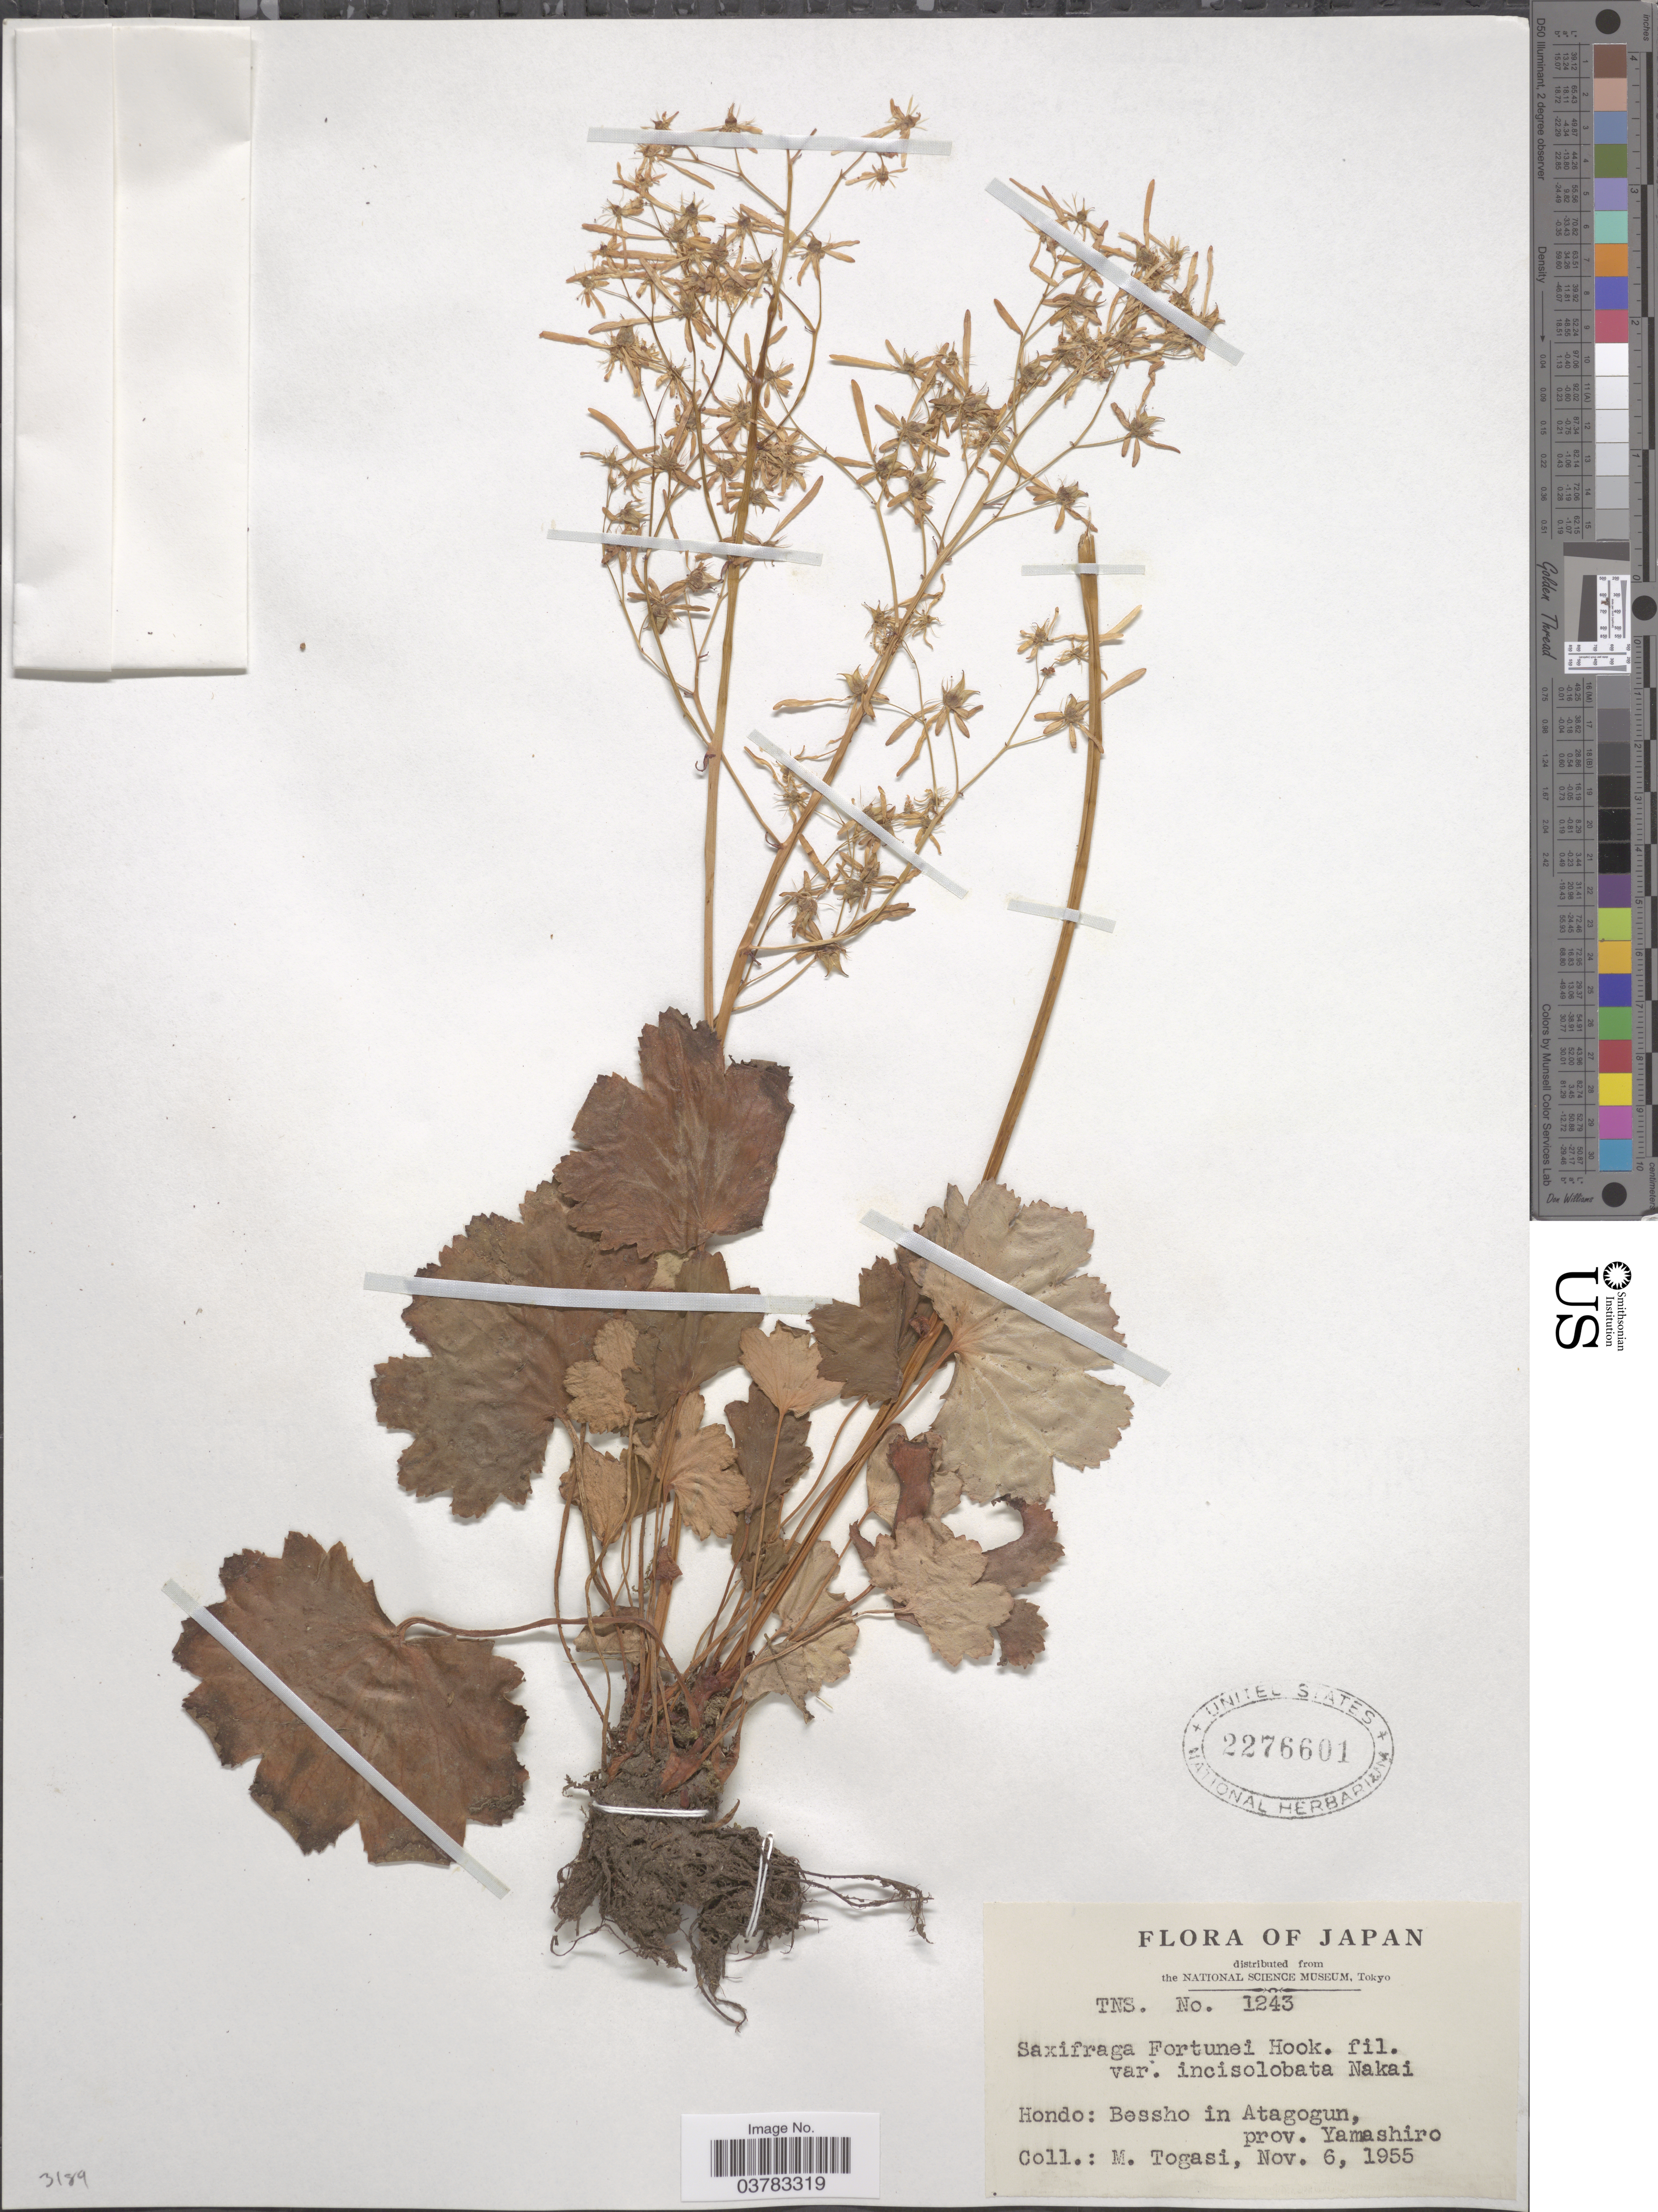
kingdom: Plantae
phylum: Tracheophyta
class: Magnoliopsida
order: Saxifragales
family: Saxifragaceae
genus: Saxifraga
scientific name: Saxifraga fortunei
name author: Hook.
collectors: M. Togasi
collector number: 1243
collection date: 1955-11-06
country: Japan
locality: Hondo: Bessho in Atagogun, prov. Yamashiro.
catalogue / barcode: US 2276601